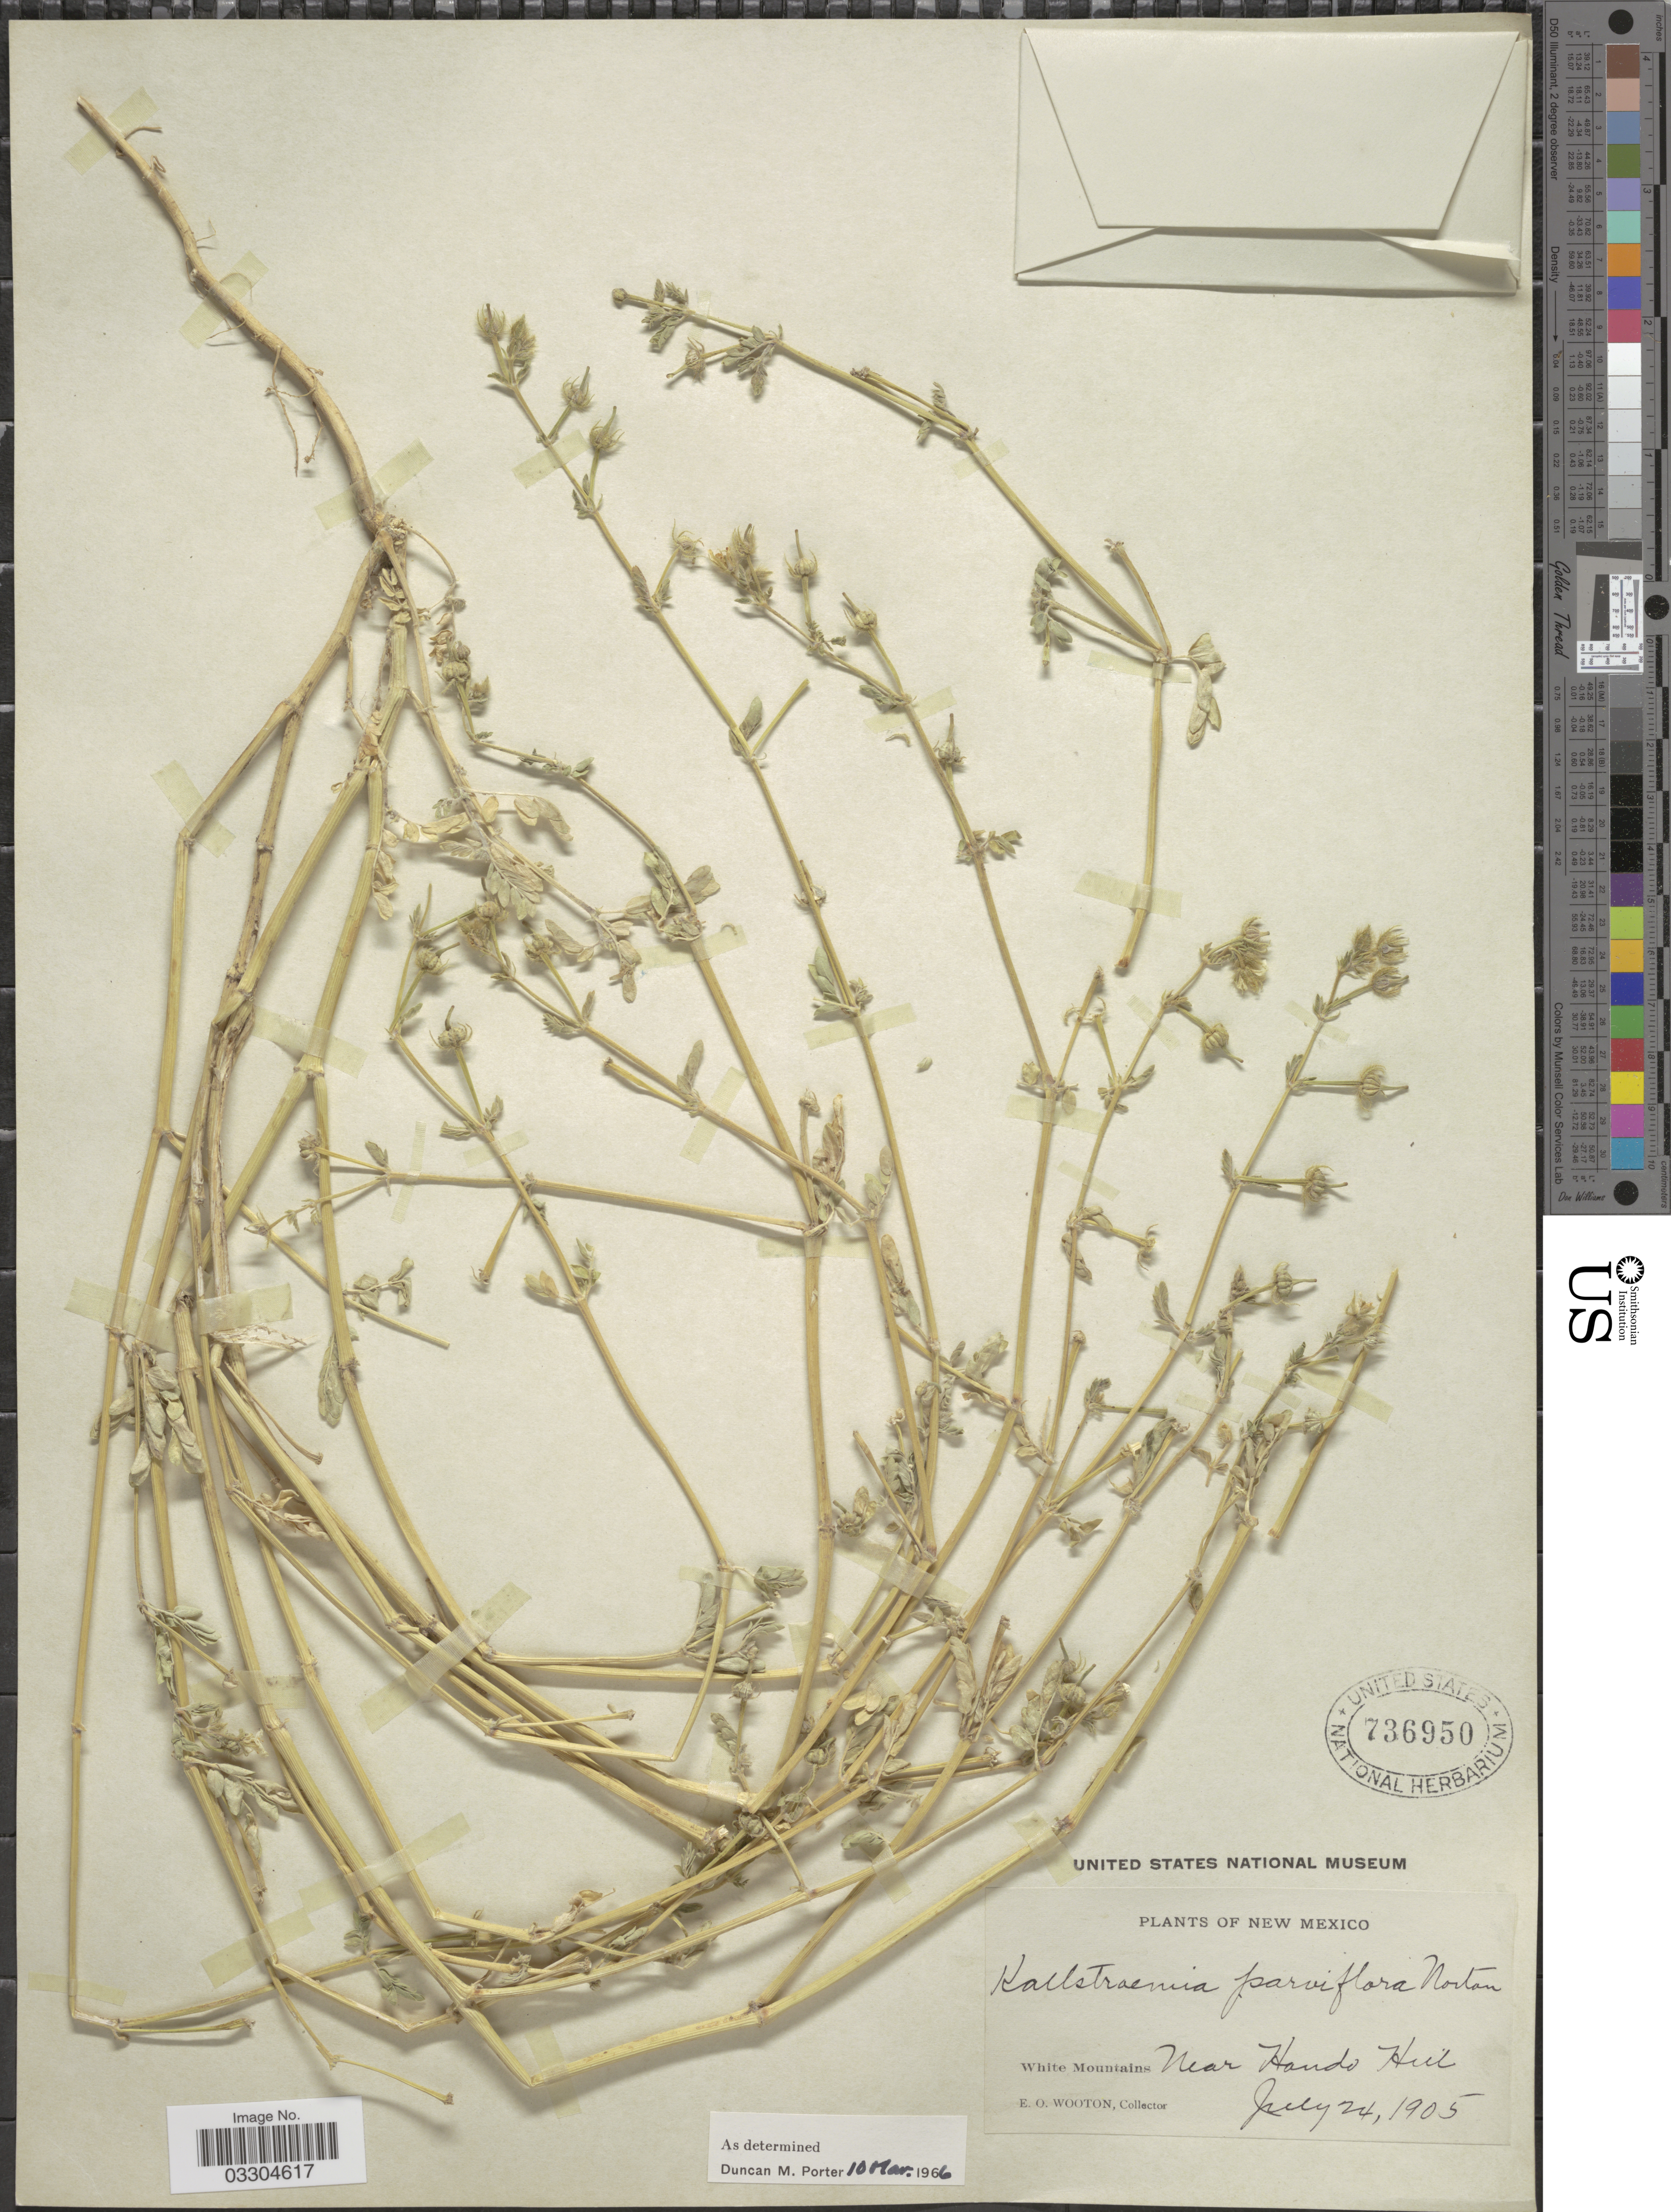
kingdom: Plantae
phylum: Tracheophyta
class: Magnoliopsida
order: Zygophyllales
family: Zygophyllaceae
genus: Kallstroemia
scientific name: Kallstroemia parviflora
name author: Norton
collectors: E. O. Wooton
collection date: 1905-07-24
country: United States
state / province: New Mexico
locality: White Mountains near Hondo Hill.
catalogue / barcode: US 736950